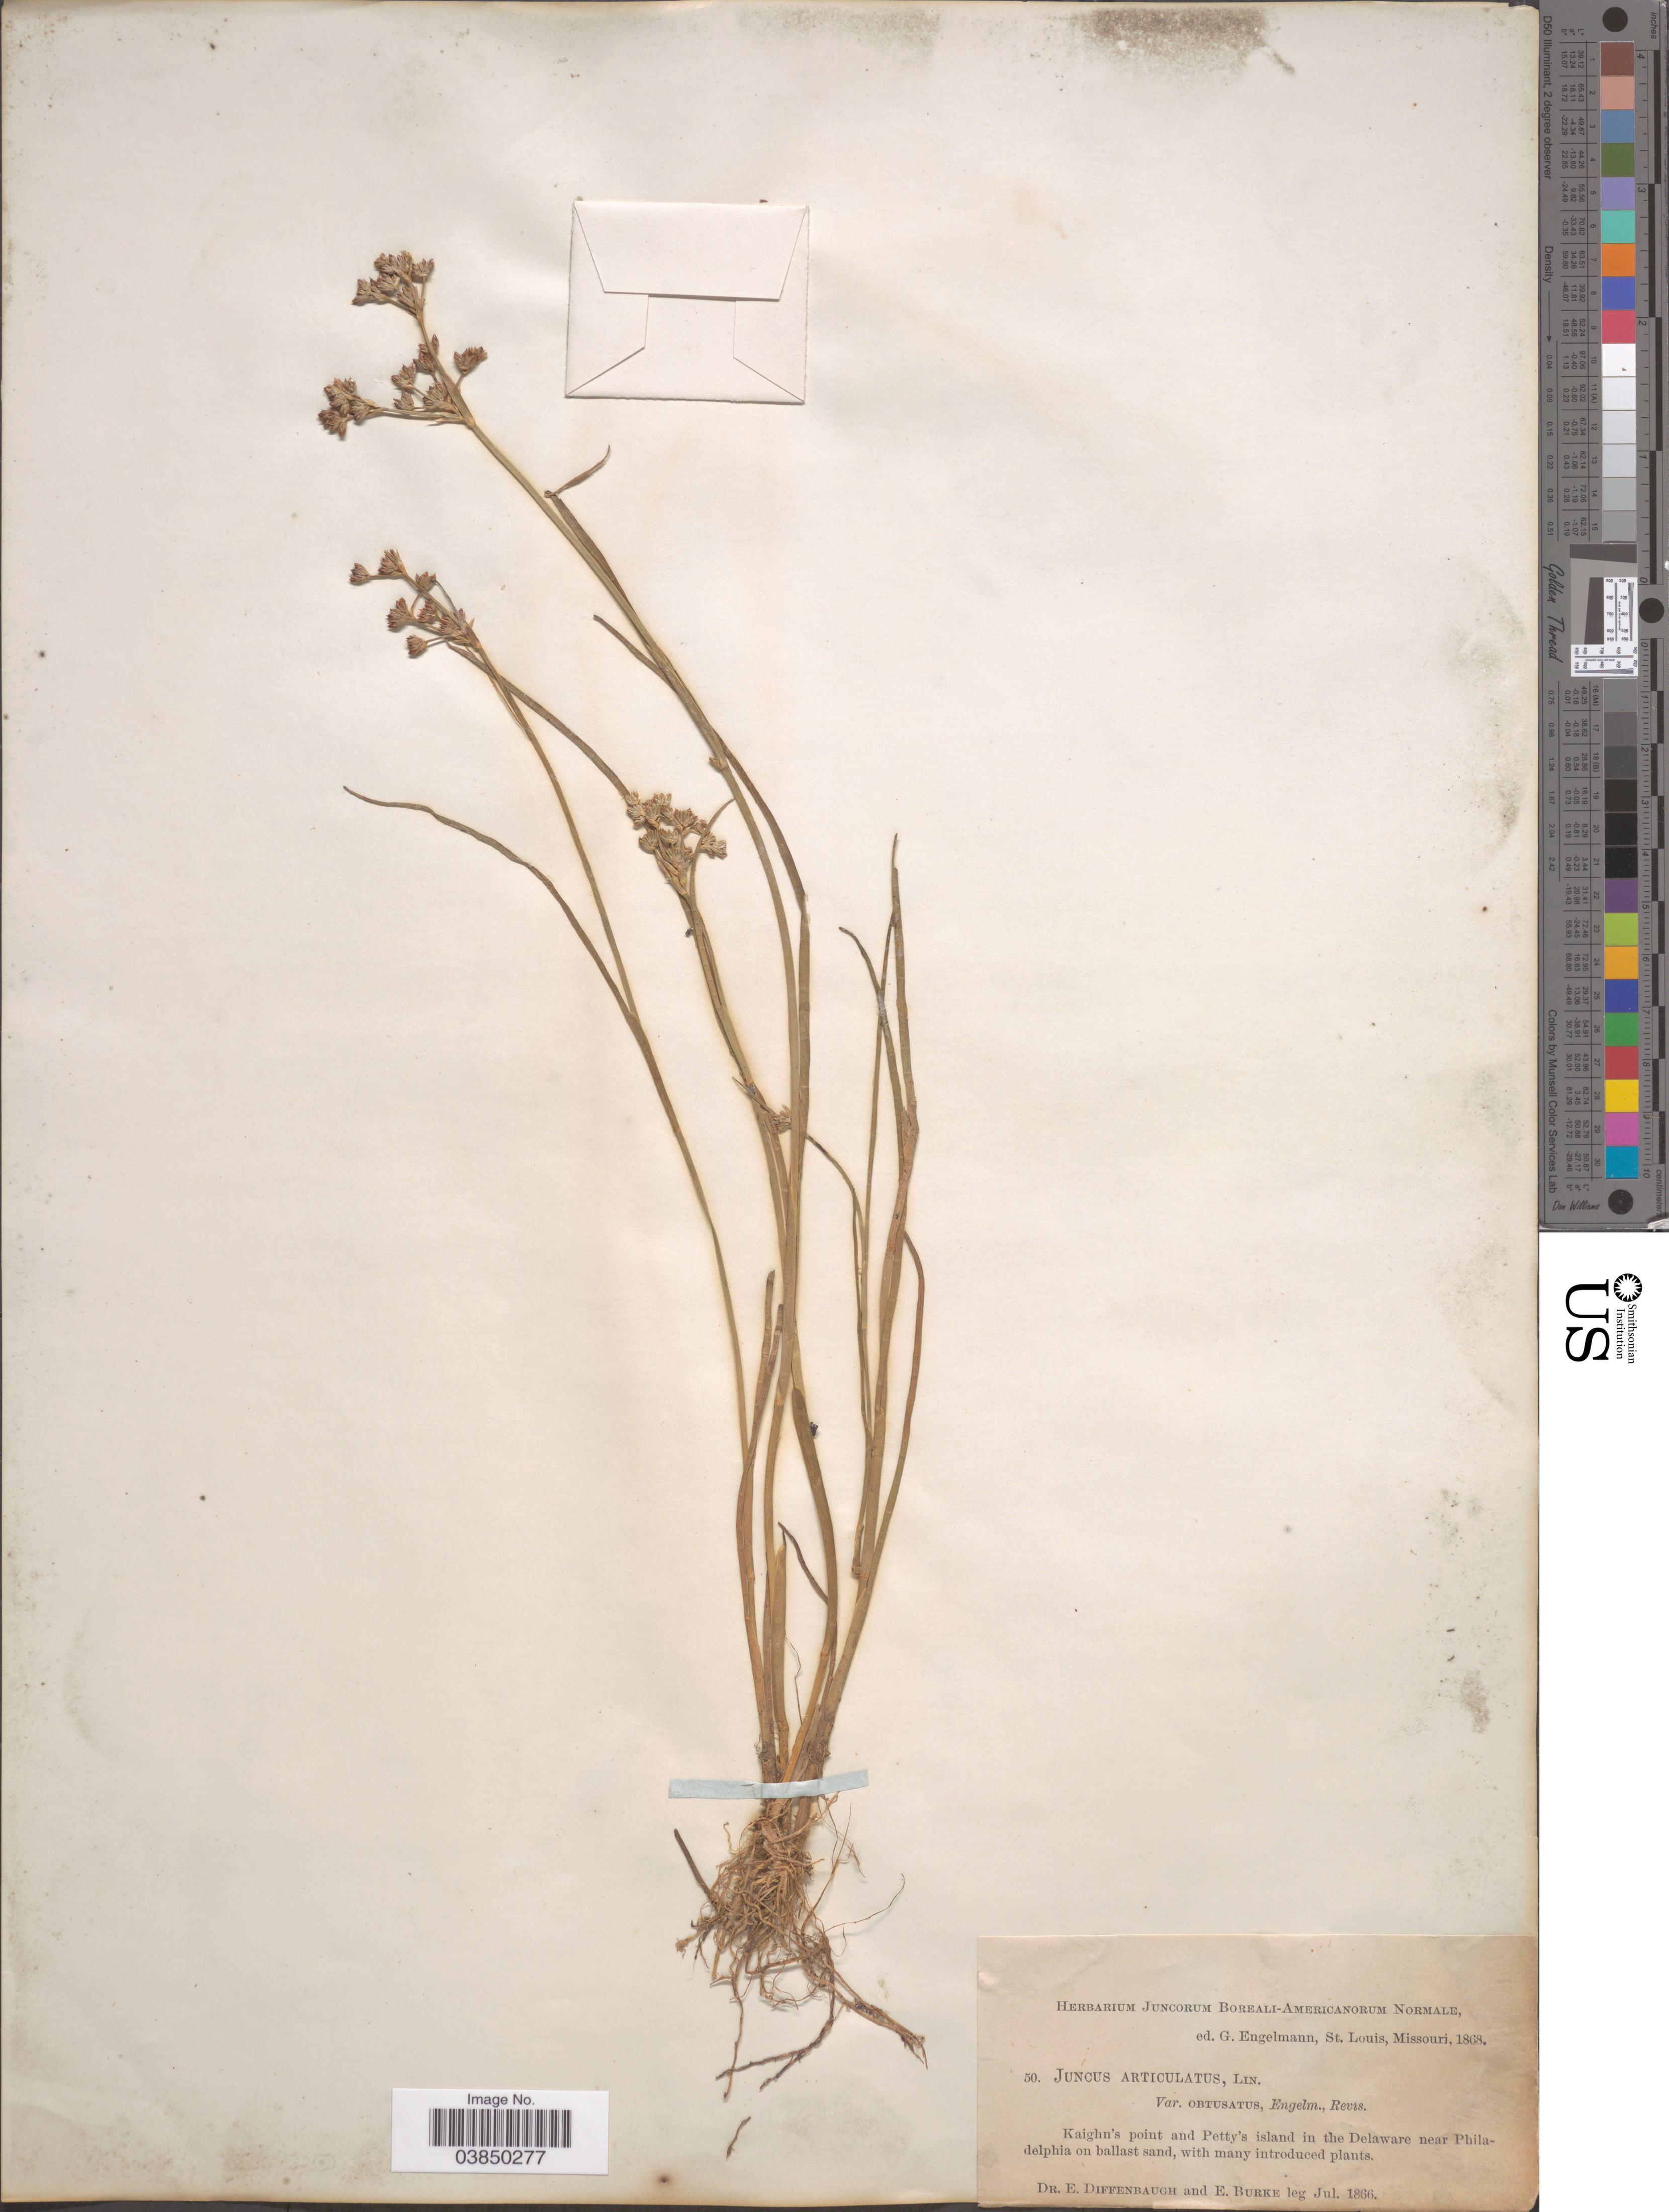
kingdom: Plantae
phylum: Tracheophyta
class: Liliopsida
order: Poales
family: Juncaceae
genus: Juncus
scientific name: Juncus articulatus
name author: L.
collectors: E. Diffenbaugh & E. Burke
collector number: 50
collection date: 1866-07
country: United States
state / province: Delaware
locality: Kaighn's point and Petty's island near Philadelphia.